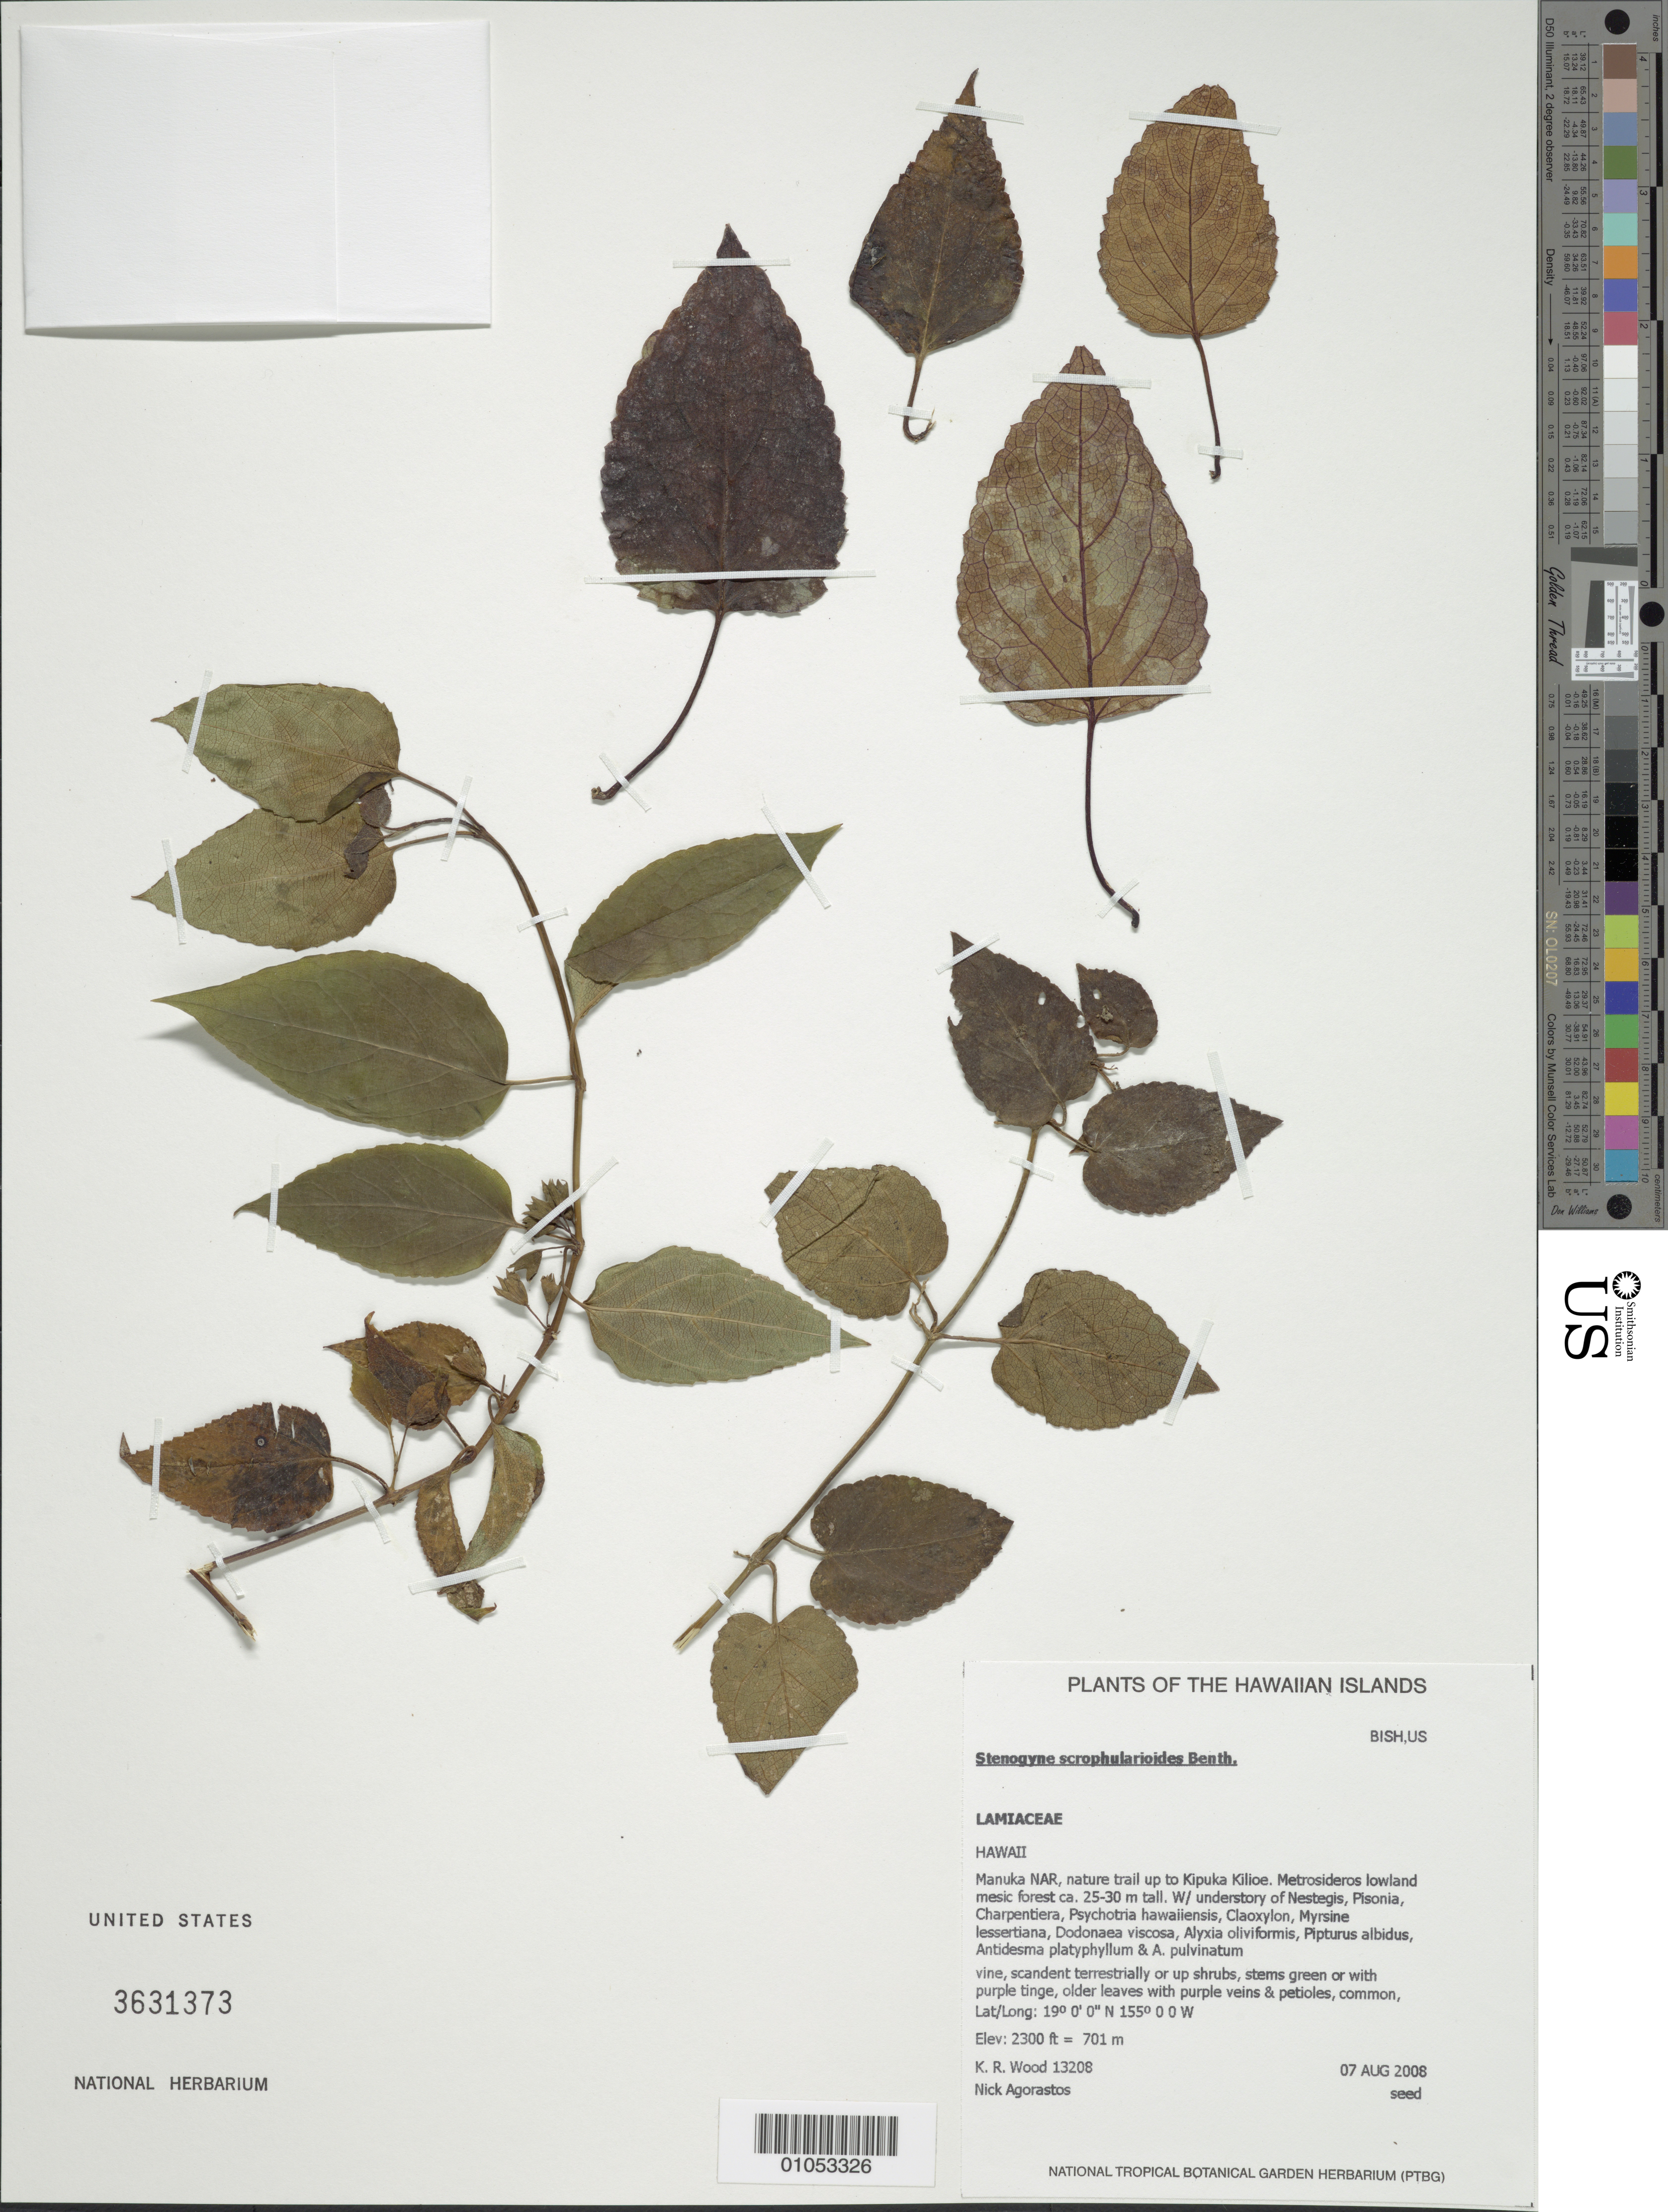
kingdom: Plantae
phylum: Tracheophyta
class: Magnoliopsida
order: Lamiales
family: Lamiaceae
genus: Stenogyne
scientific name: Stenogyne scrophularioides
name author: Benth.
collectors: K. R. Wood & N. Agorastos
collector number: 13208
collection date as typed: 7 Aug 2008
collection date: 2008-08-07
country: United States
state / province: Hawaii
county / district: Hawaii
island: Hawaii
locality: Manuka NAR, nature trail up to Kipuka Kilioe.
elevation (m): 701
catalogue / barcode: US 3631373